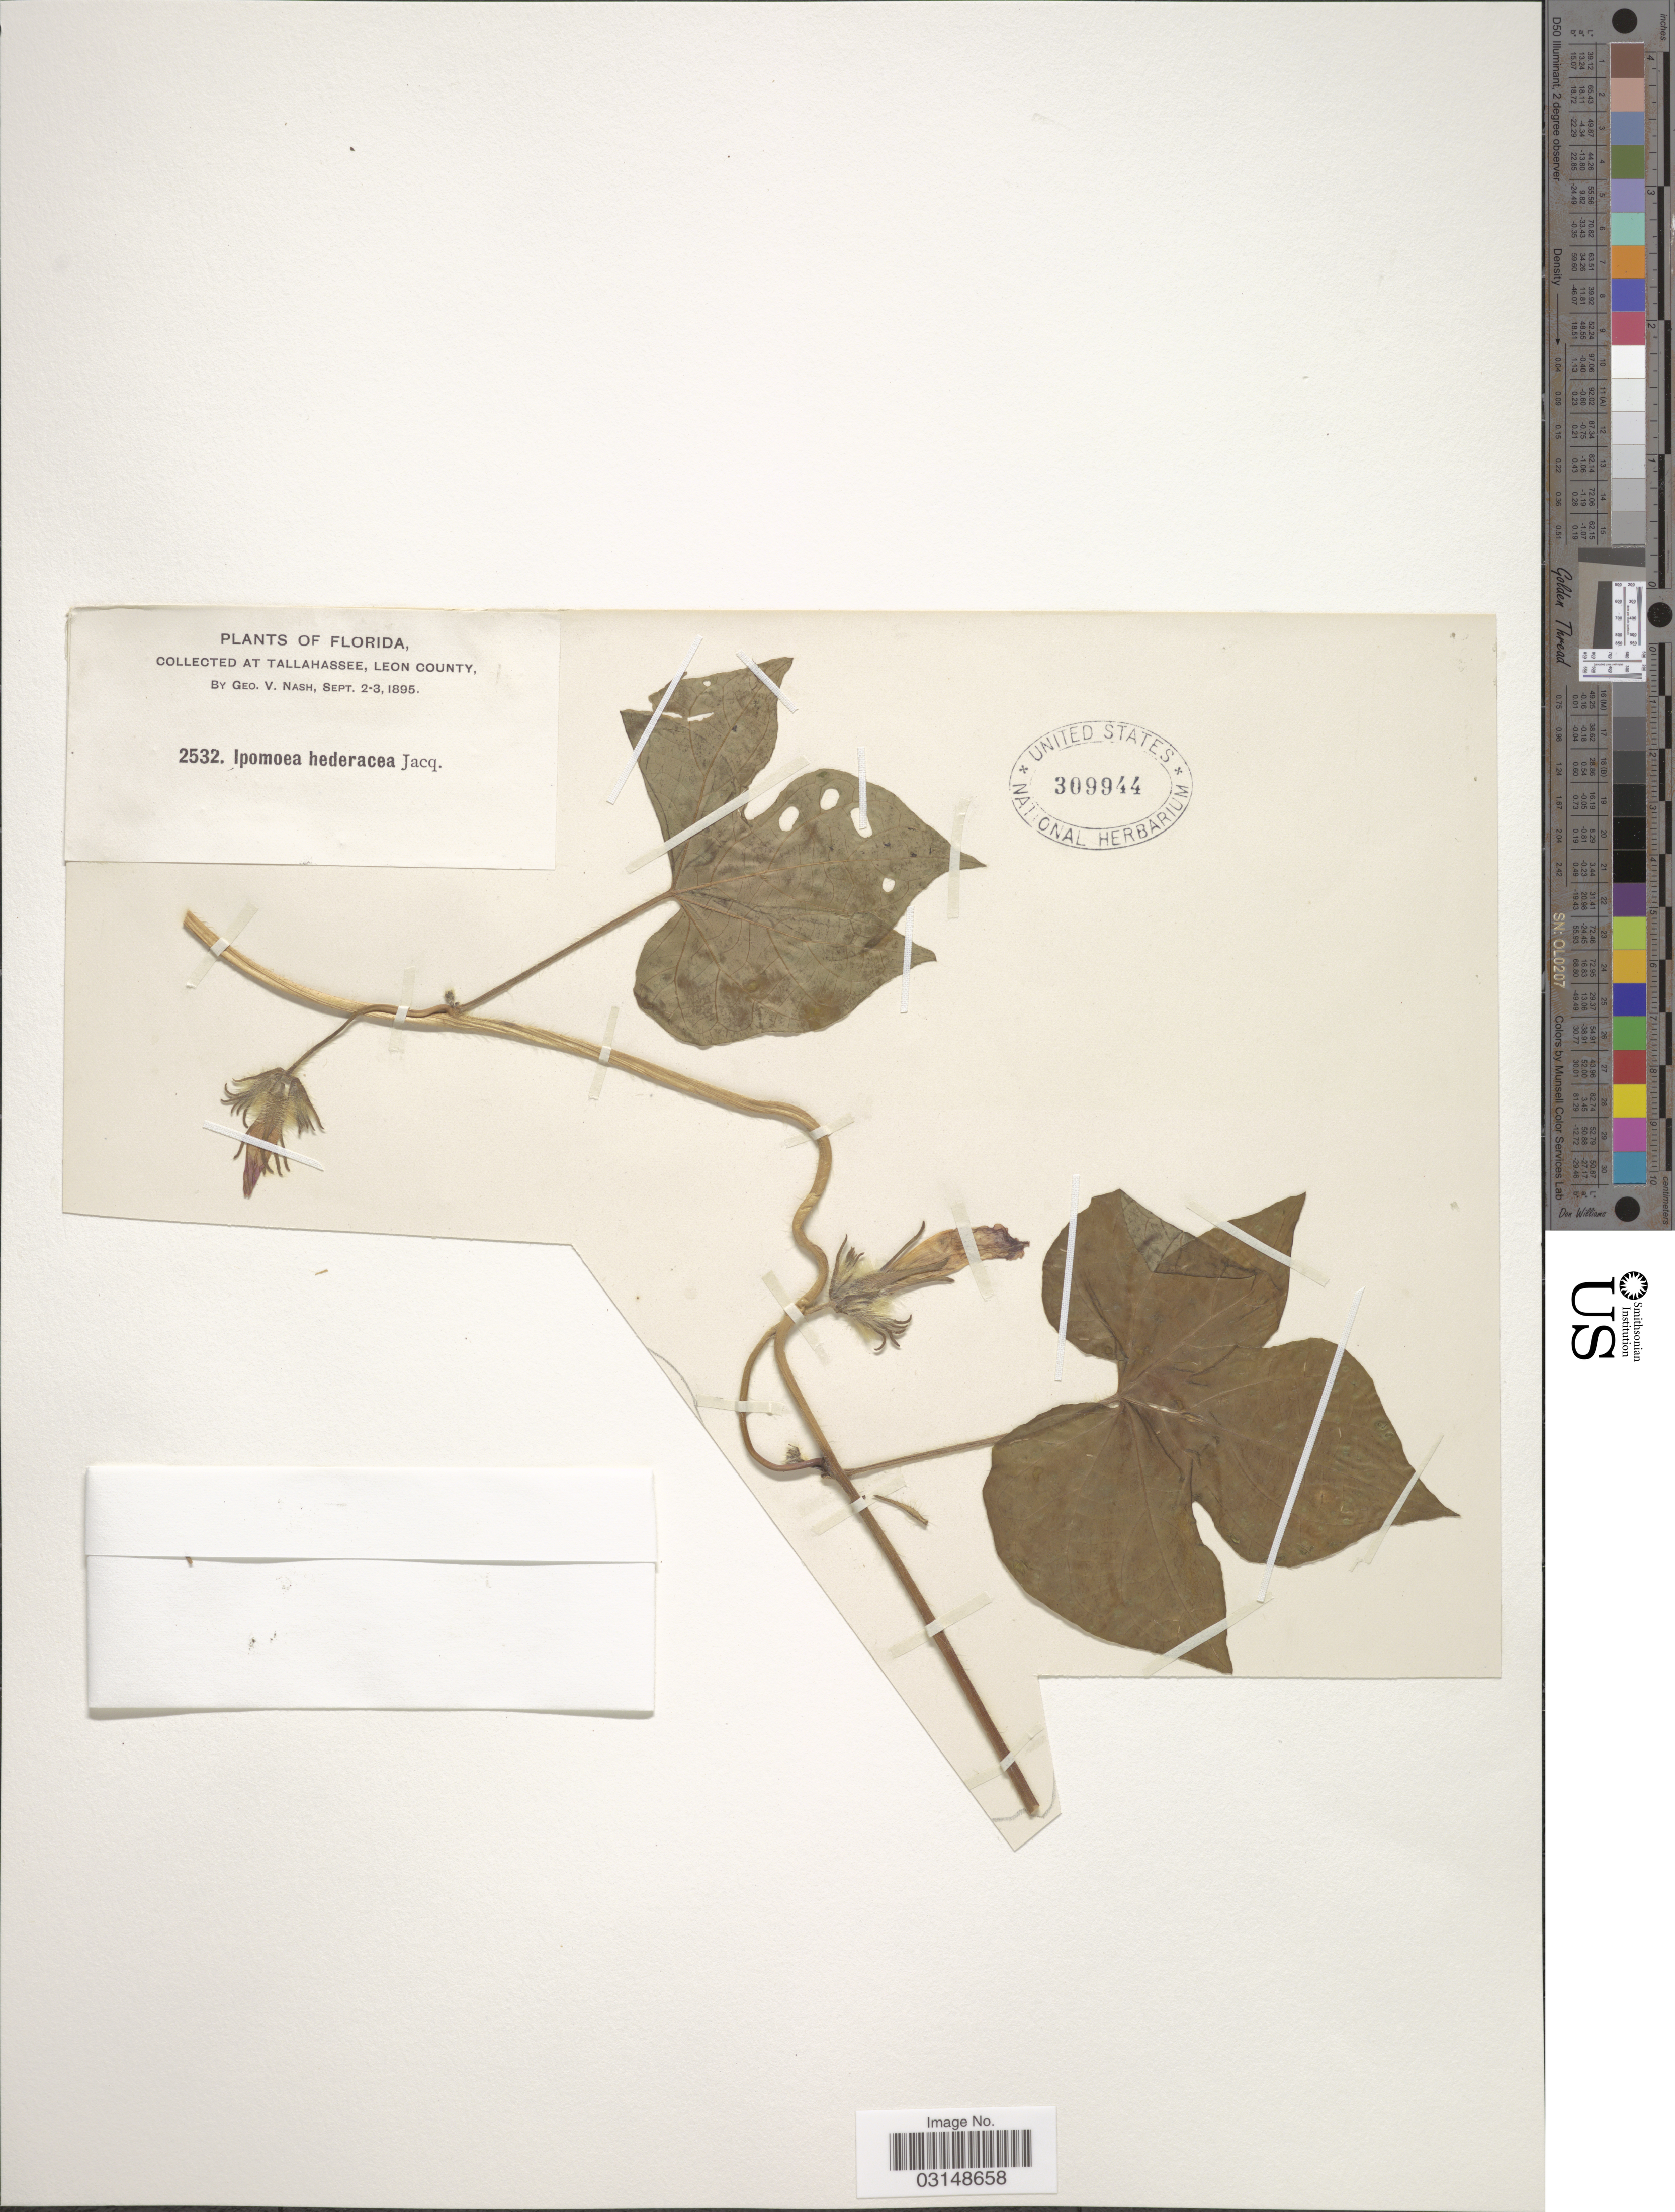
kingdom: Plantae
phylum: Tracheophyta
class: Magnoliopsida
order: Solanales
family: Convolvulaceae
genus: Ipomoea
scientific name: Ipomoea hederacea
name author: Jacq.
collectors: G. V. Nash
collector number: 2532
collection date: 1895-09-02/1895-09-03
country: United States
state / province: Florida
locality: At Tallahassee, Leon County.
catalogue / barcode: US 309944